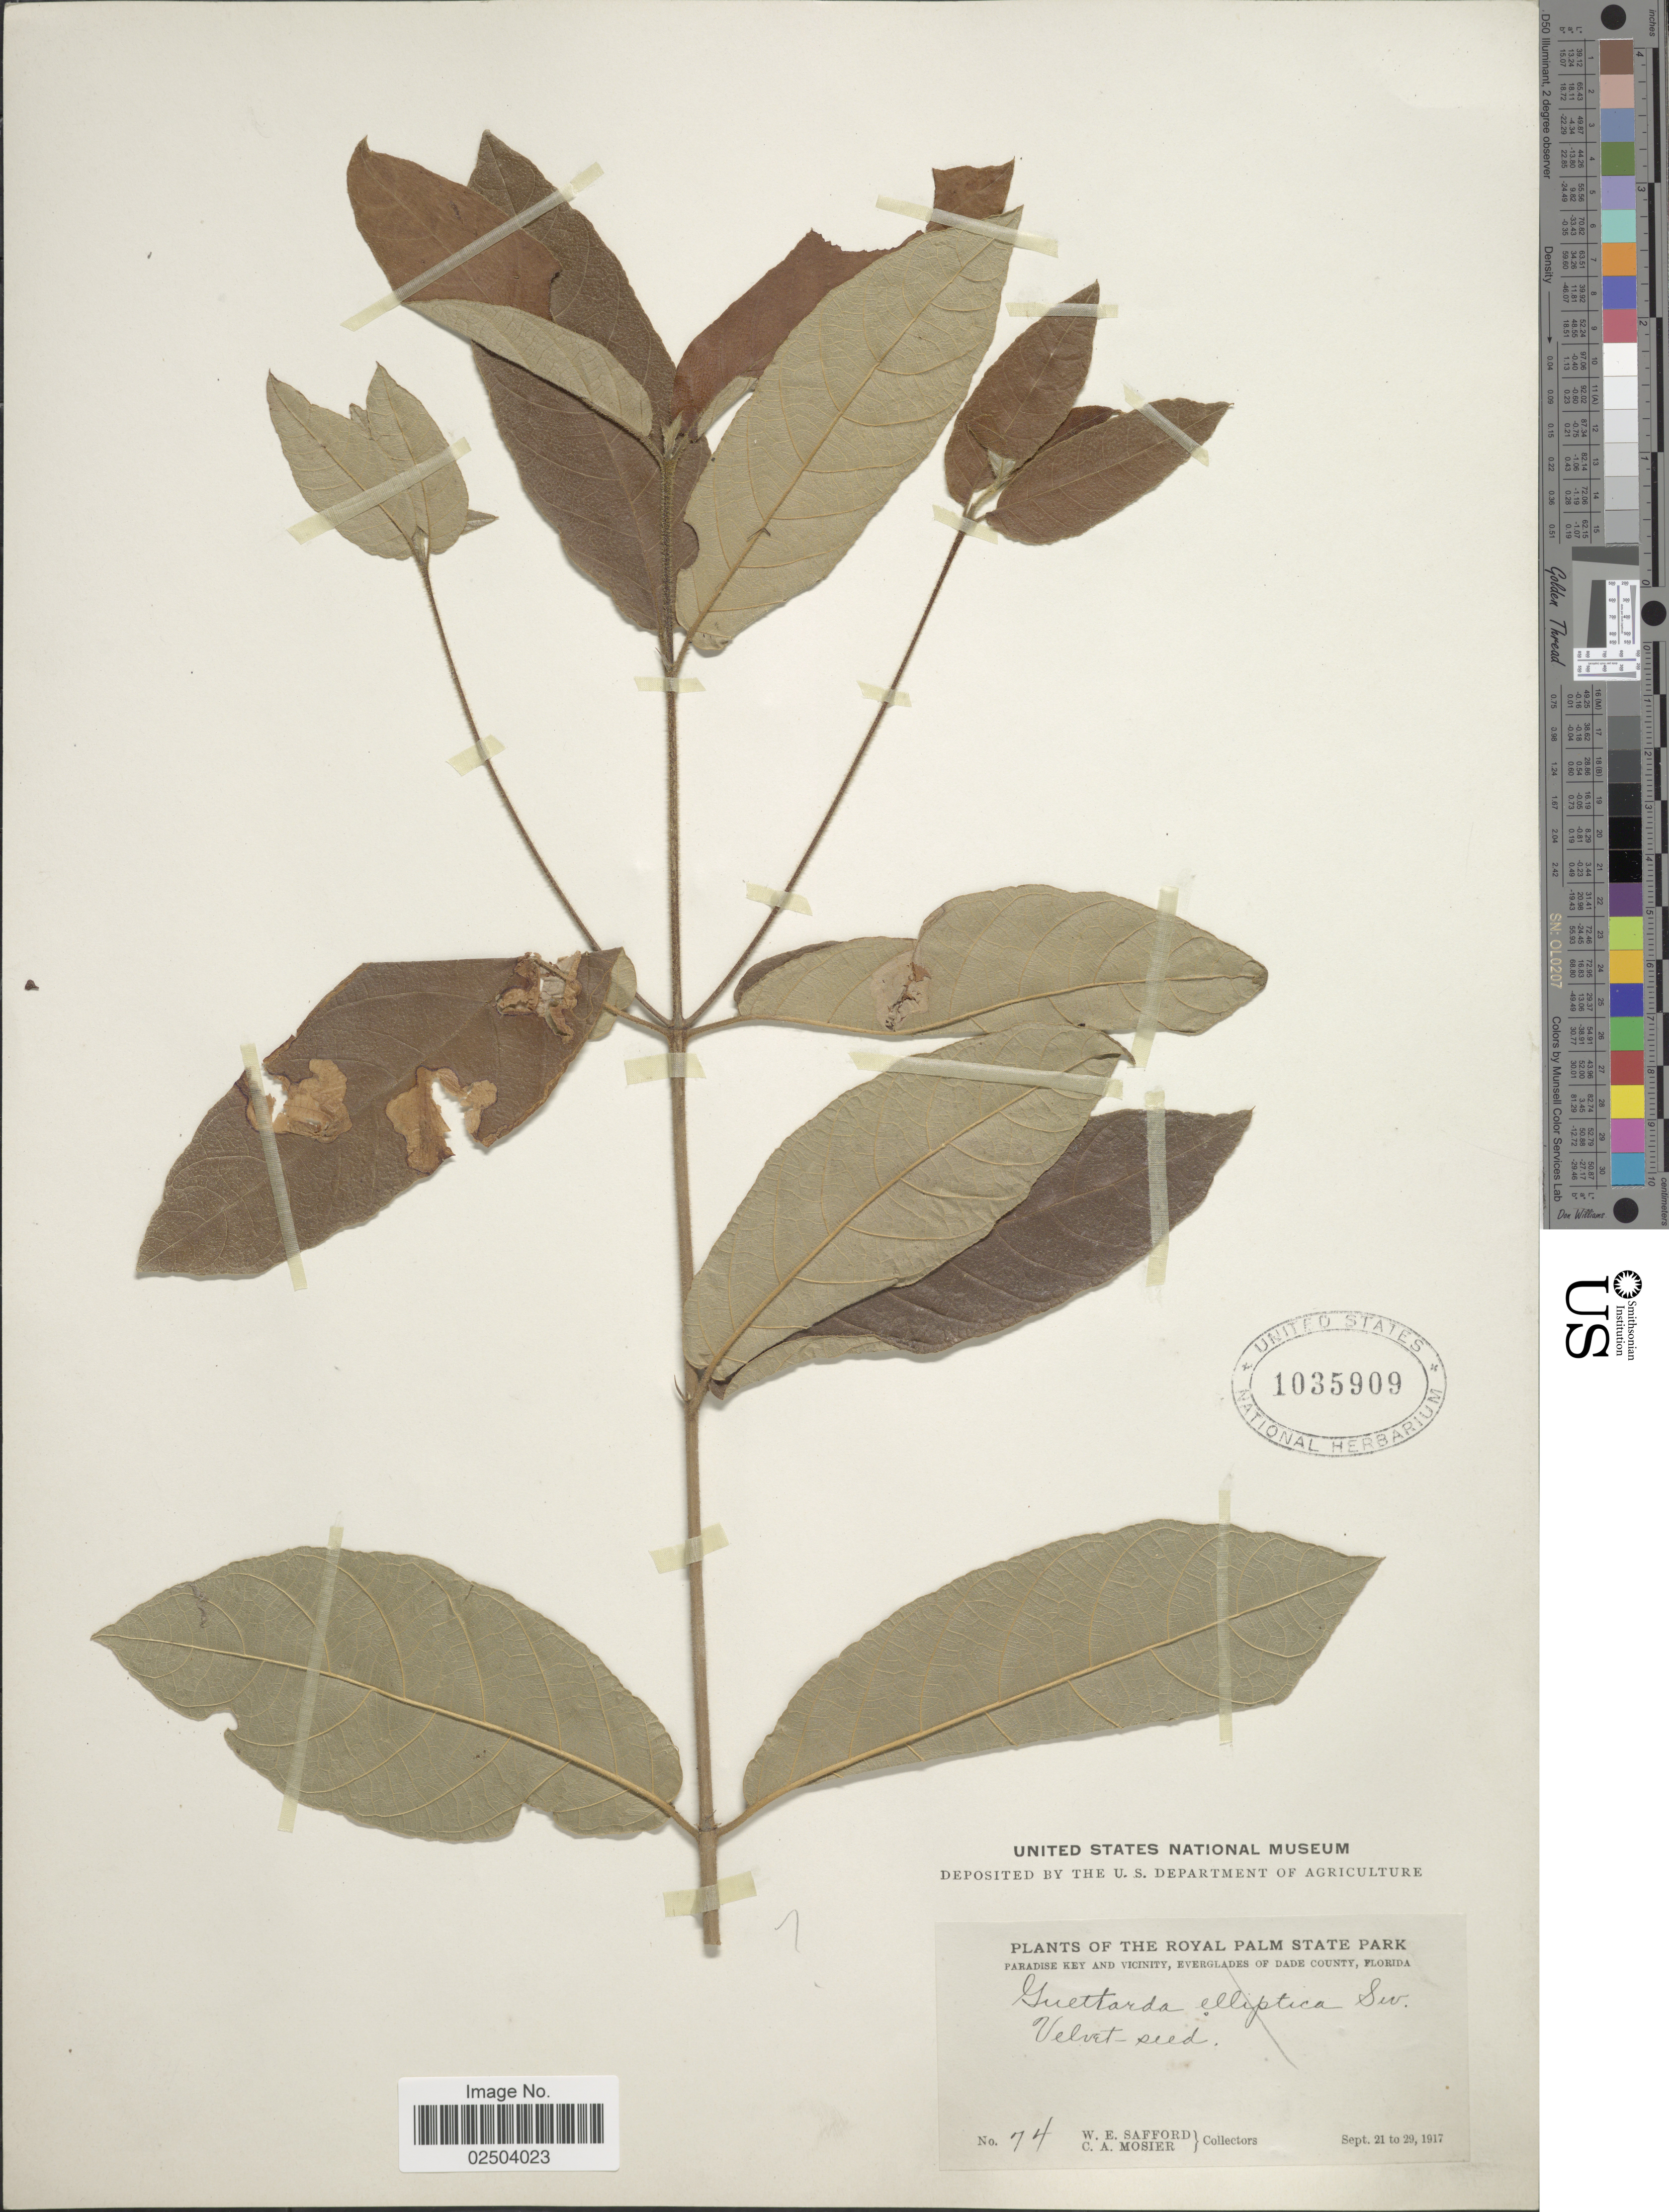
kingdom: Plantae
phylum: Tracheophyta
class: Magnoliopsida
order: Gentianales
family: Rubiaceae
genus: Guettarda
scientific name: Guettarda scabra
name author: (L.) Vent.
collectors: W. E. Safford & C. A. Mosier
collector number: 74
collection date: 1917-09-21/1917-09-29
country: United States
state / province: Florida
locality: Royal Palm State Park. Paradise Key and vicinity, Everglades of Dade County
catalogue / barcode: US 1035909